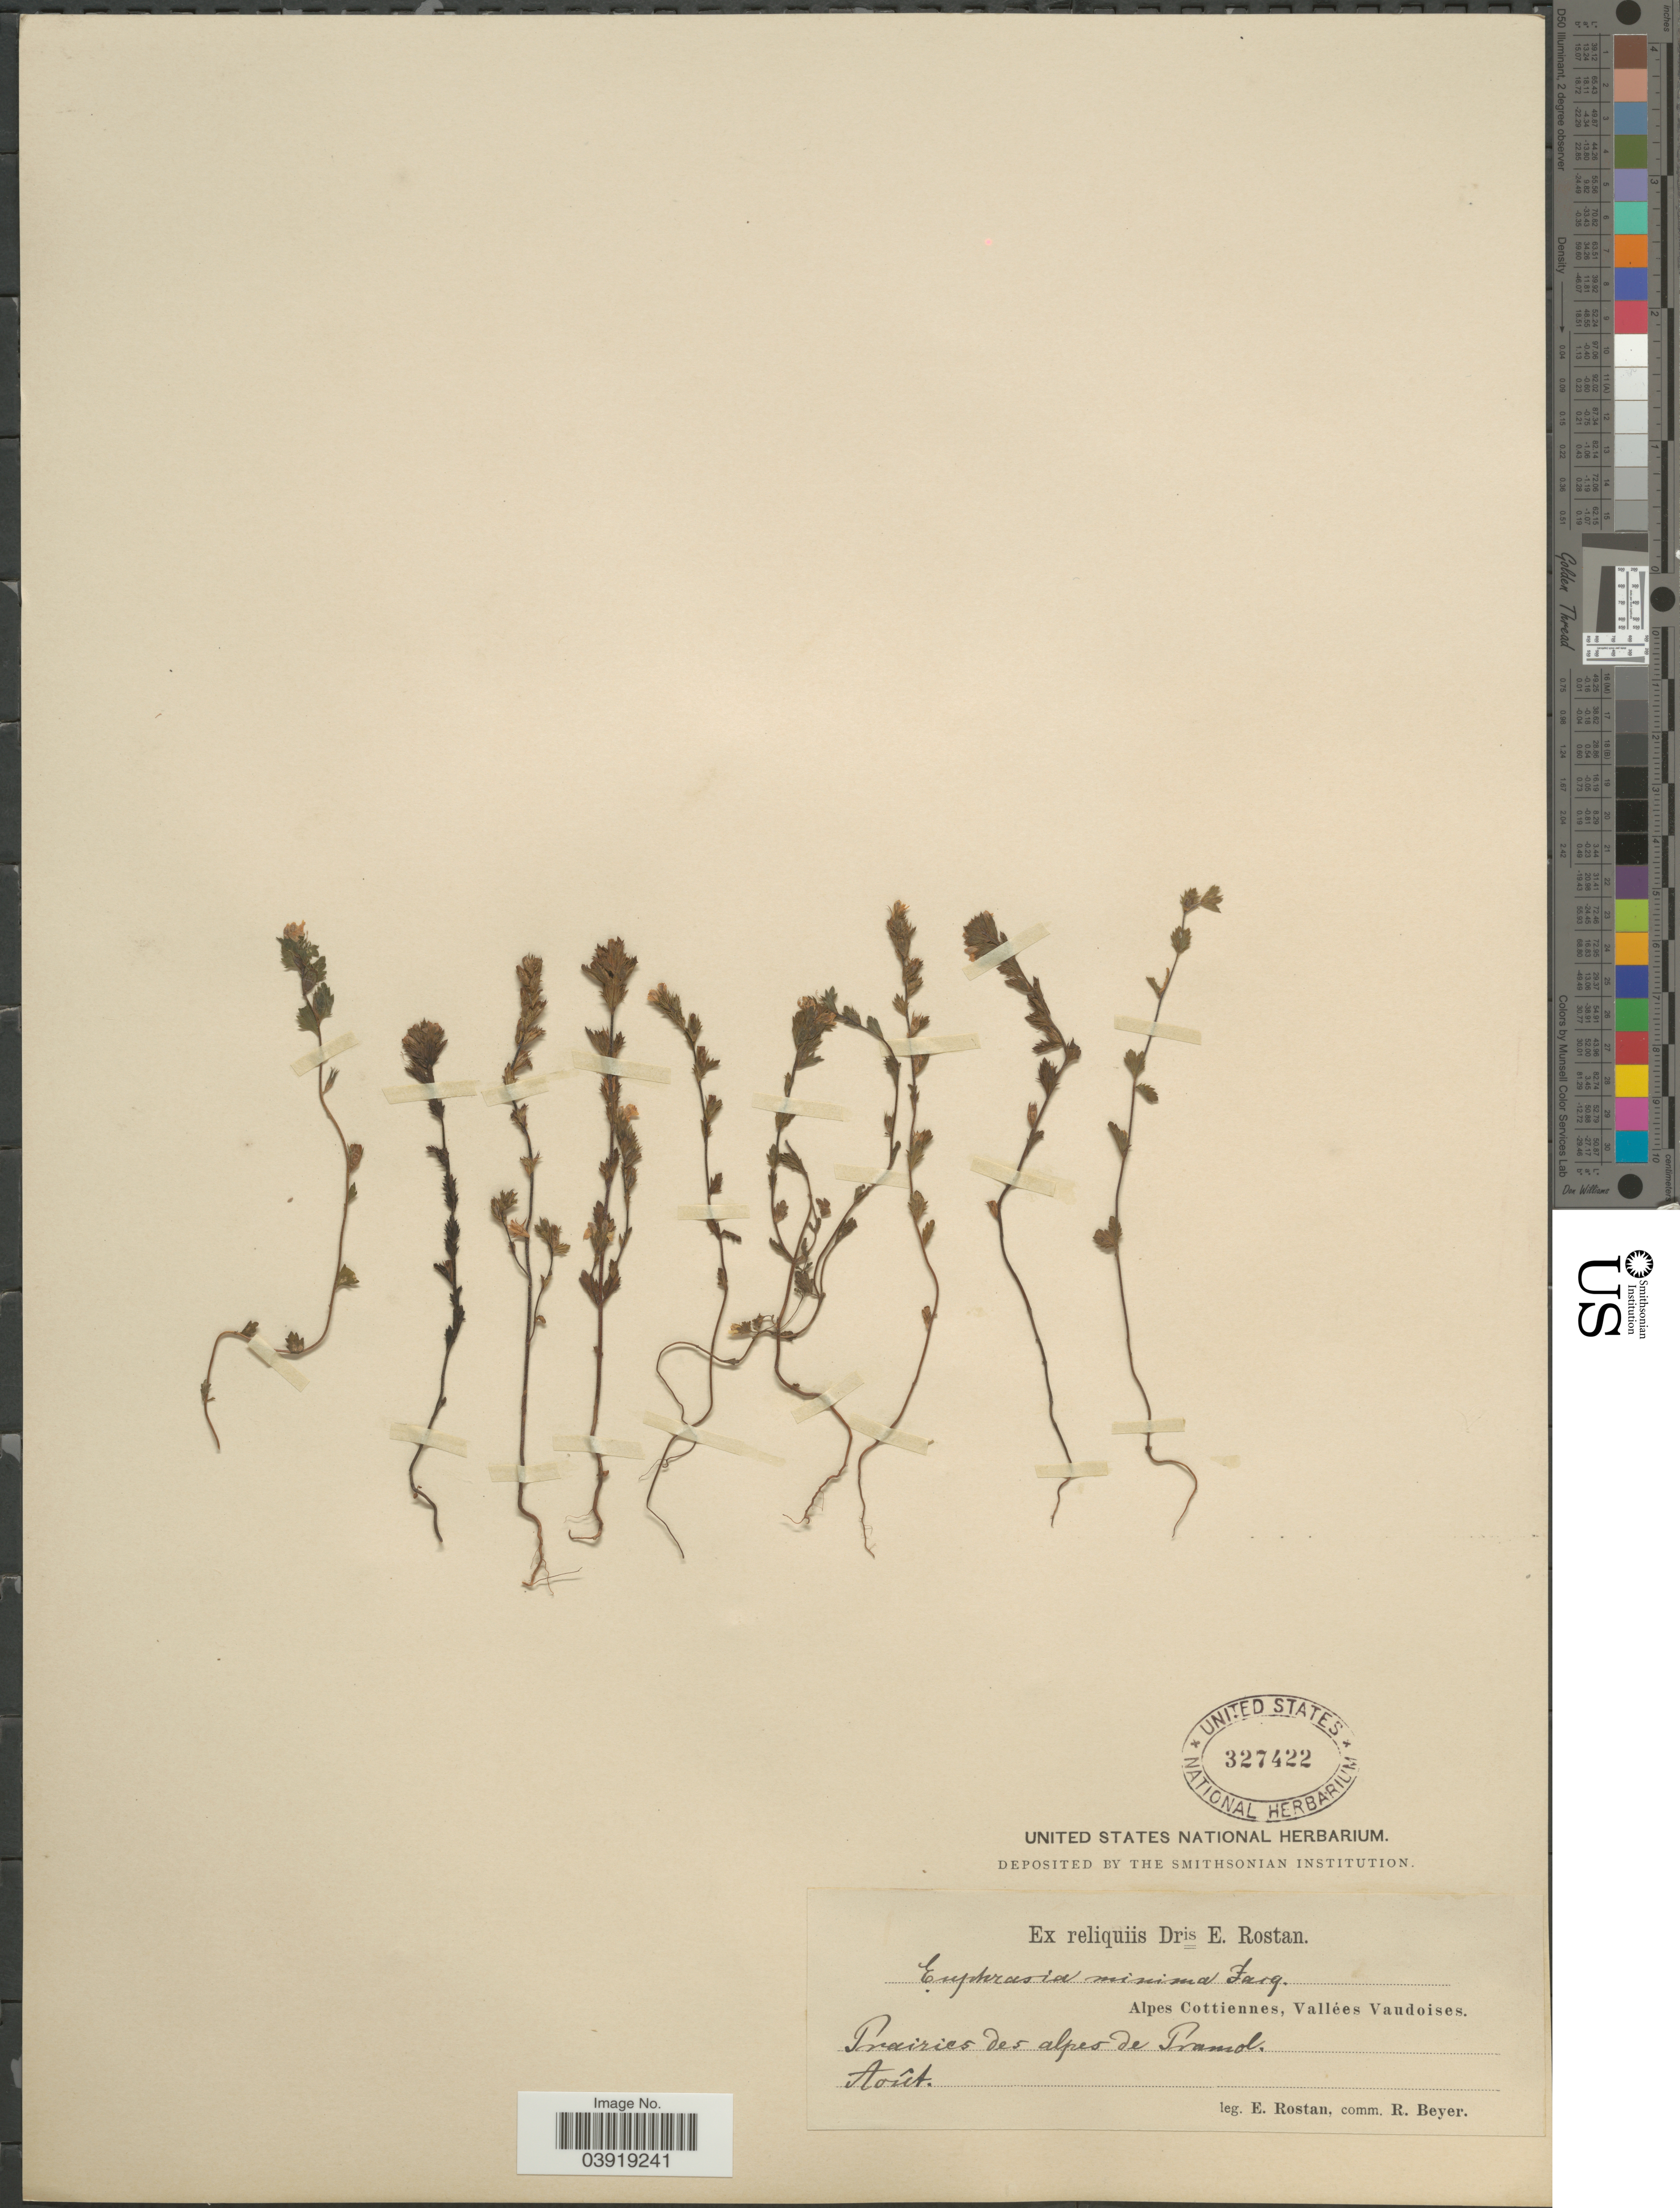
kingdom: Plantae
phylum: Tracheophyta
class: Magnoliopsida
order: Lamiales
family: Orobanchaceae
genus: Euphrasia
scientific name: Euphrasia minima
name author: Schloss.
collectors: E. Rostan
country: Italy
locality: Alpes Cottiennes, Vallées Vaudoises. Prairies des alpes de Pramol.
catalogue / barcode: US 327422